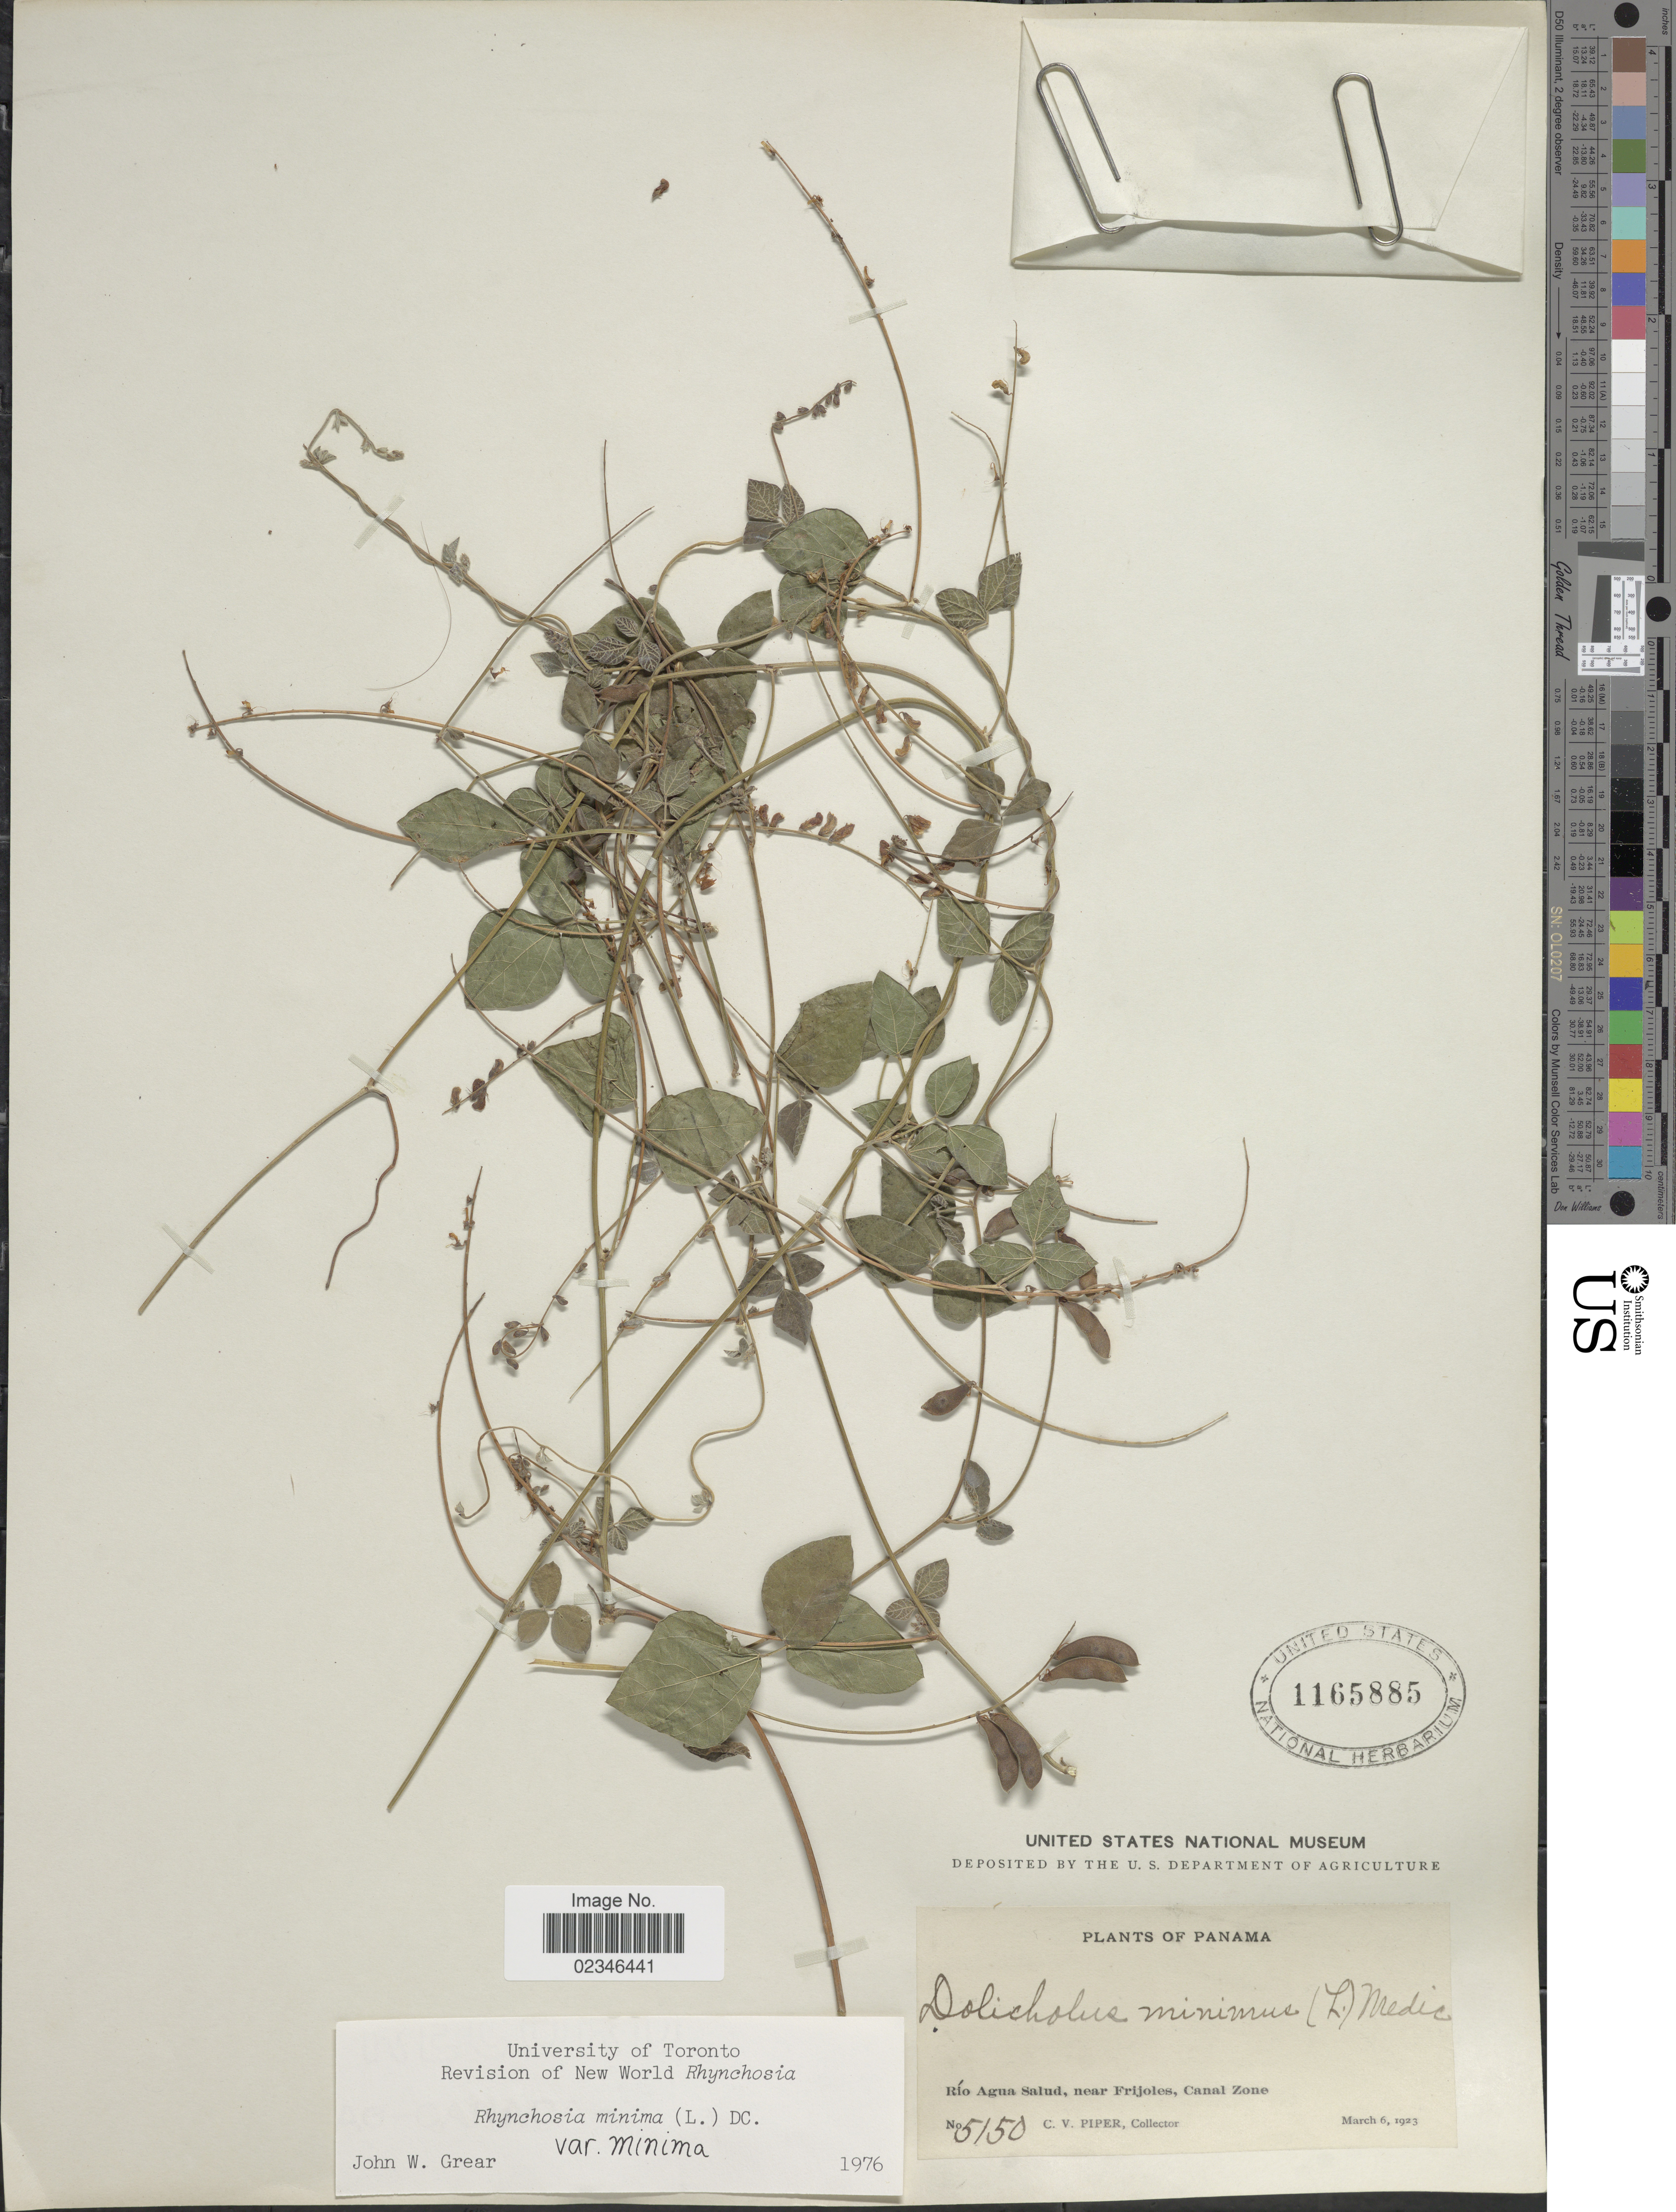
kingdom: Plantae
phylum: Tracheophyta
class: Magnoliopsida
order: Fabales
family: Fabaceae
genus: Rhynchosia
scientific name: Rhynchosia minima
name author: (L.) DC.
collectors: C. V. Piper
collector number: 5150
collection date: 1923-03-06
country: Panama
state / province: Colón / Panamá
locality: Río Agua Salud, near Frijoles, Canal Zone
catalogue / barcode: US 1165885